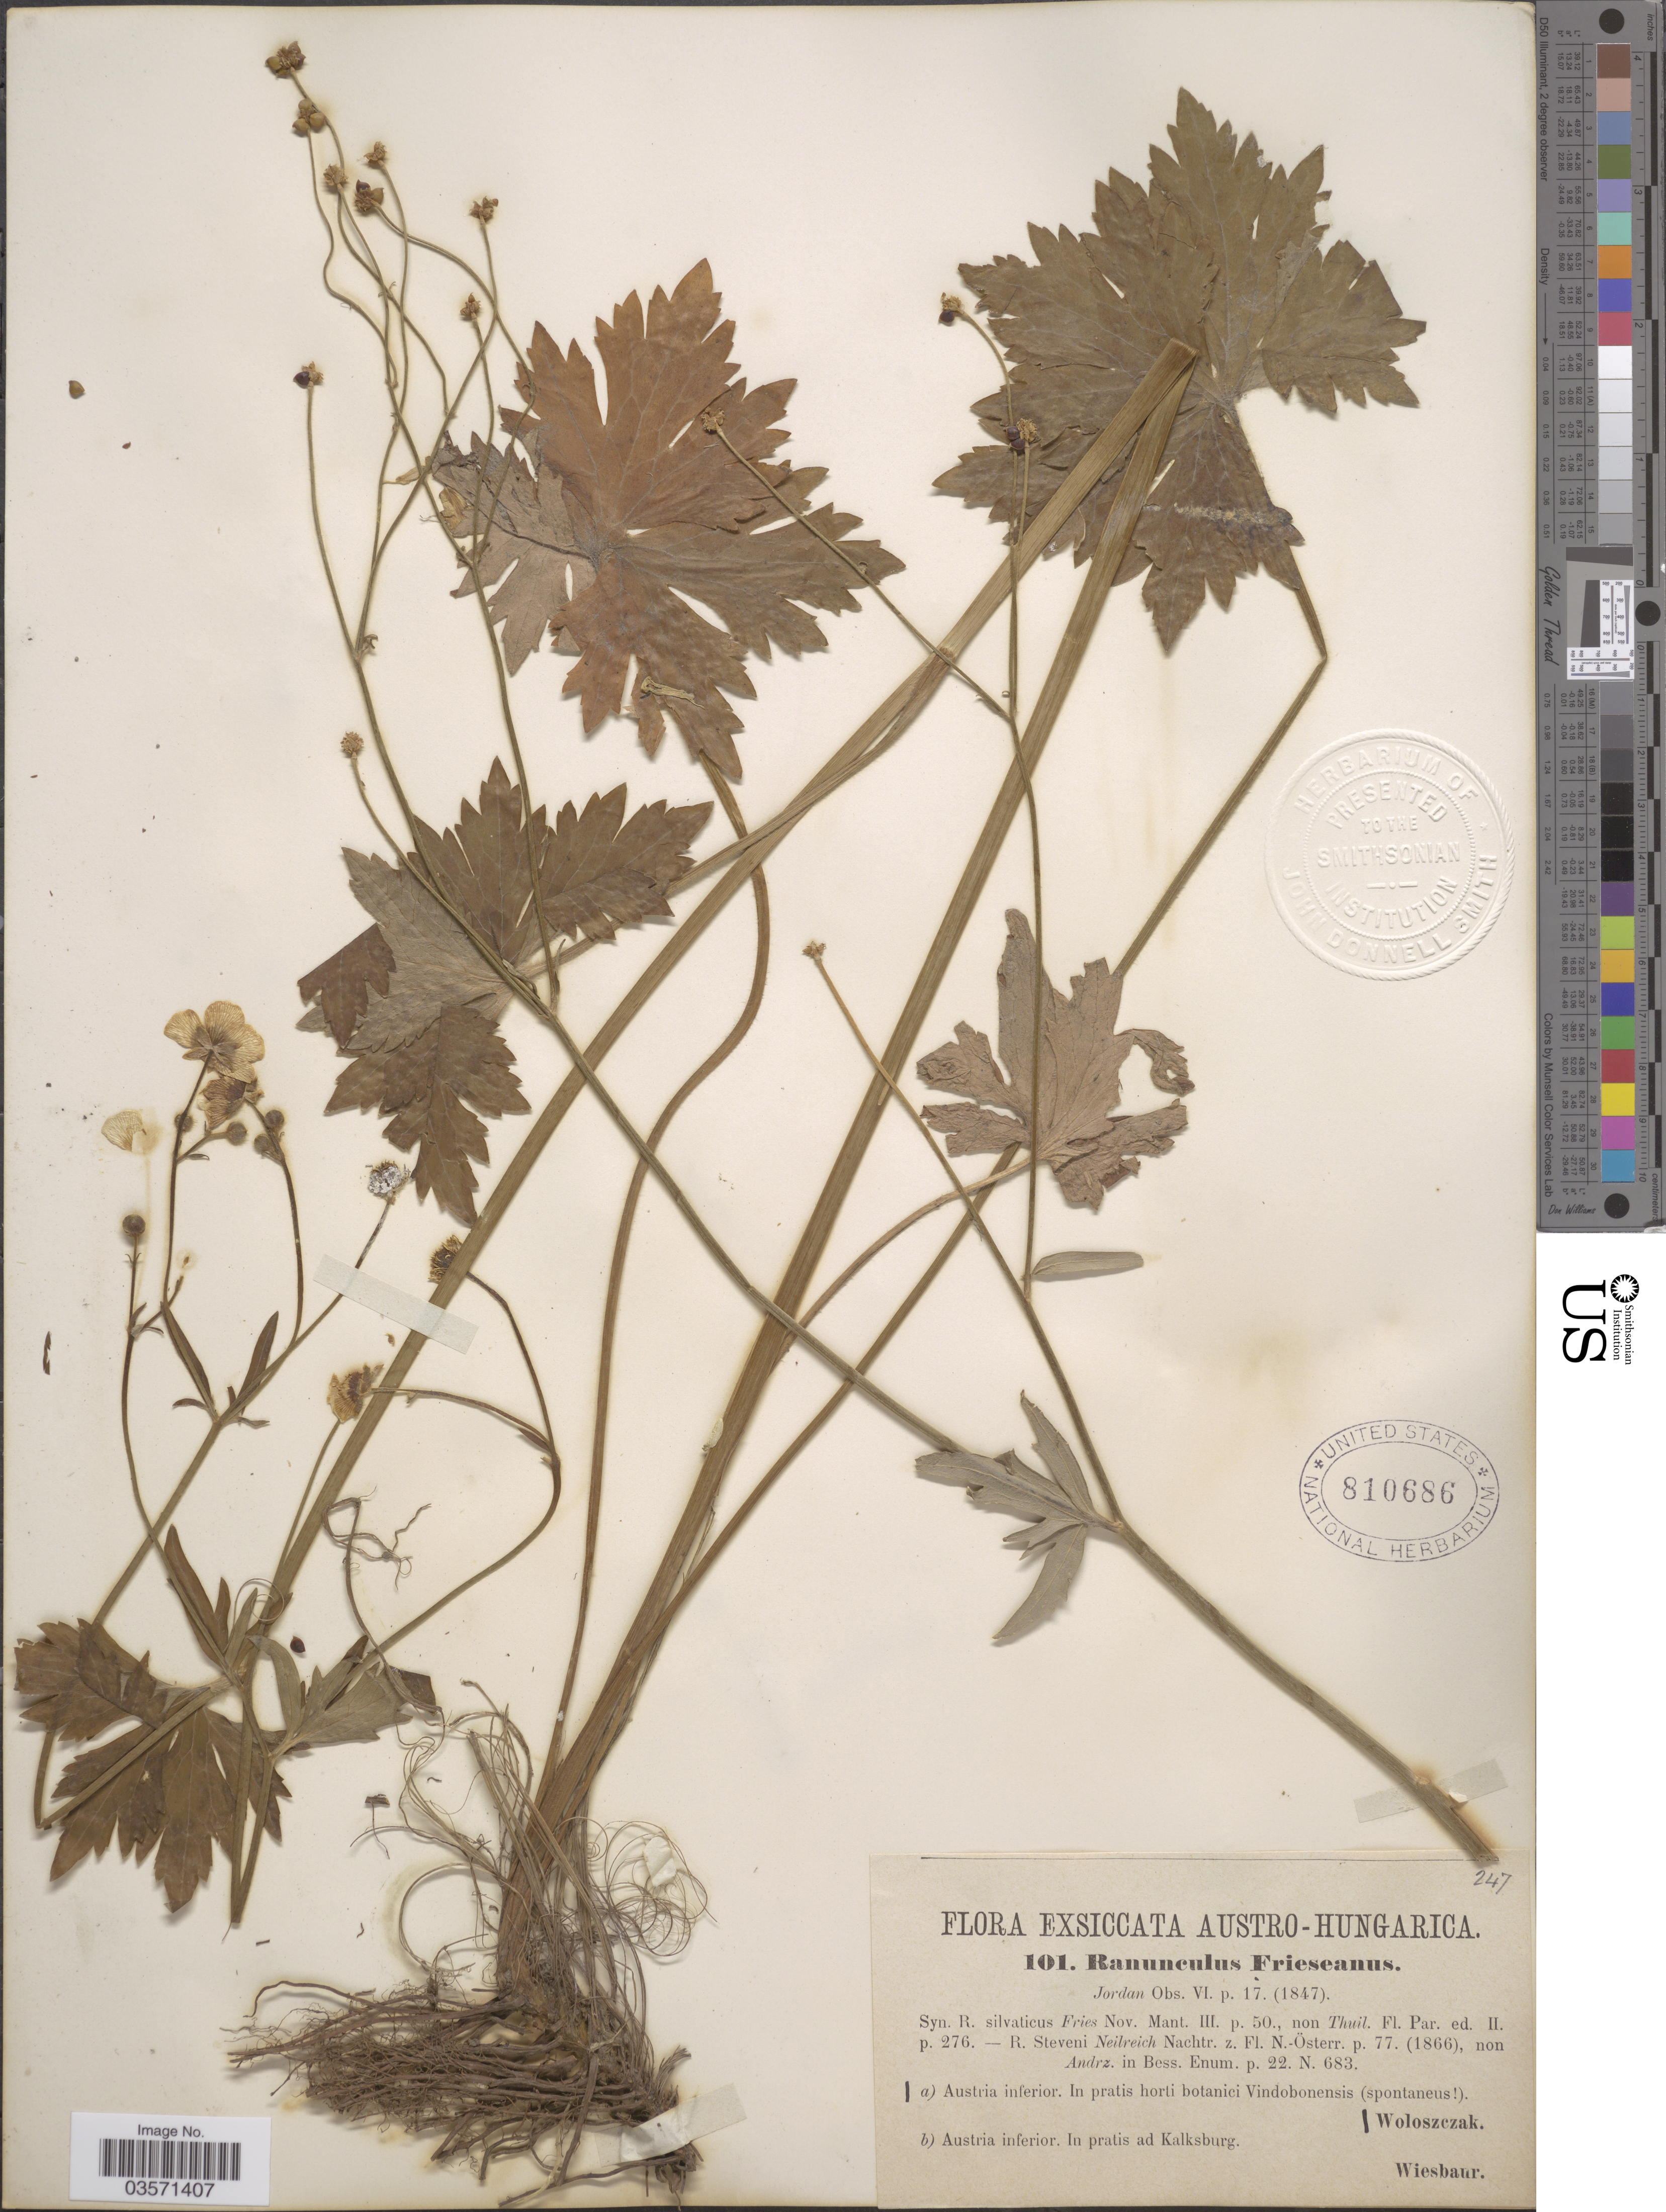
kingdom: Plantae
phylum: Tracheophyta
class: Magnoliopsida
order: Ranunculales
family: Ranunculaceae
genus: Ranunculus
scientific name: Ranunculus friesianus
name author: Jord.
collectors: Woloszczak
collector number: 101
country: Austria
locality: Austro-Hungarica. Austria inferior. In pratis horti botanici Vindobonensis (spontaneus [illegible text]).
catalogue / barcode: US 810686